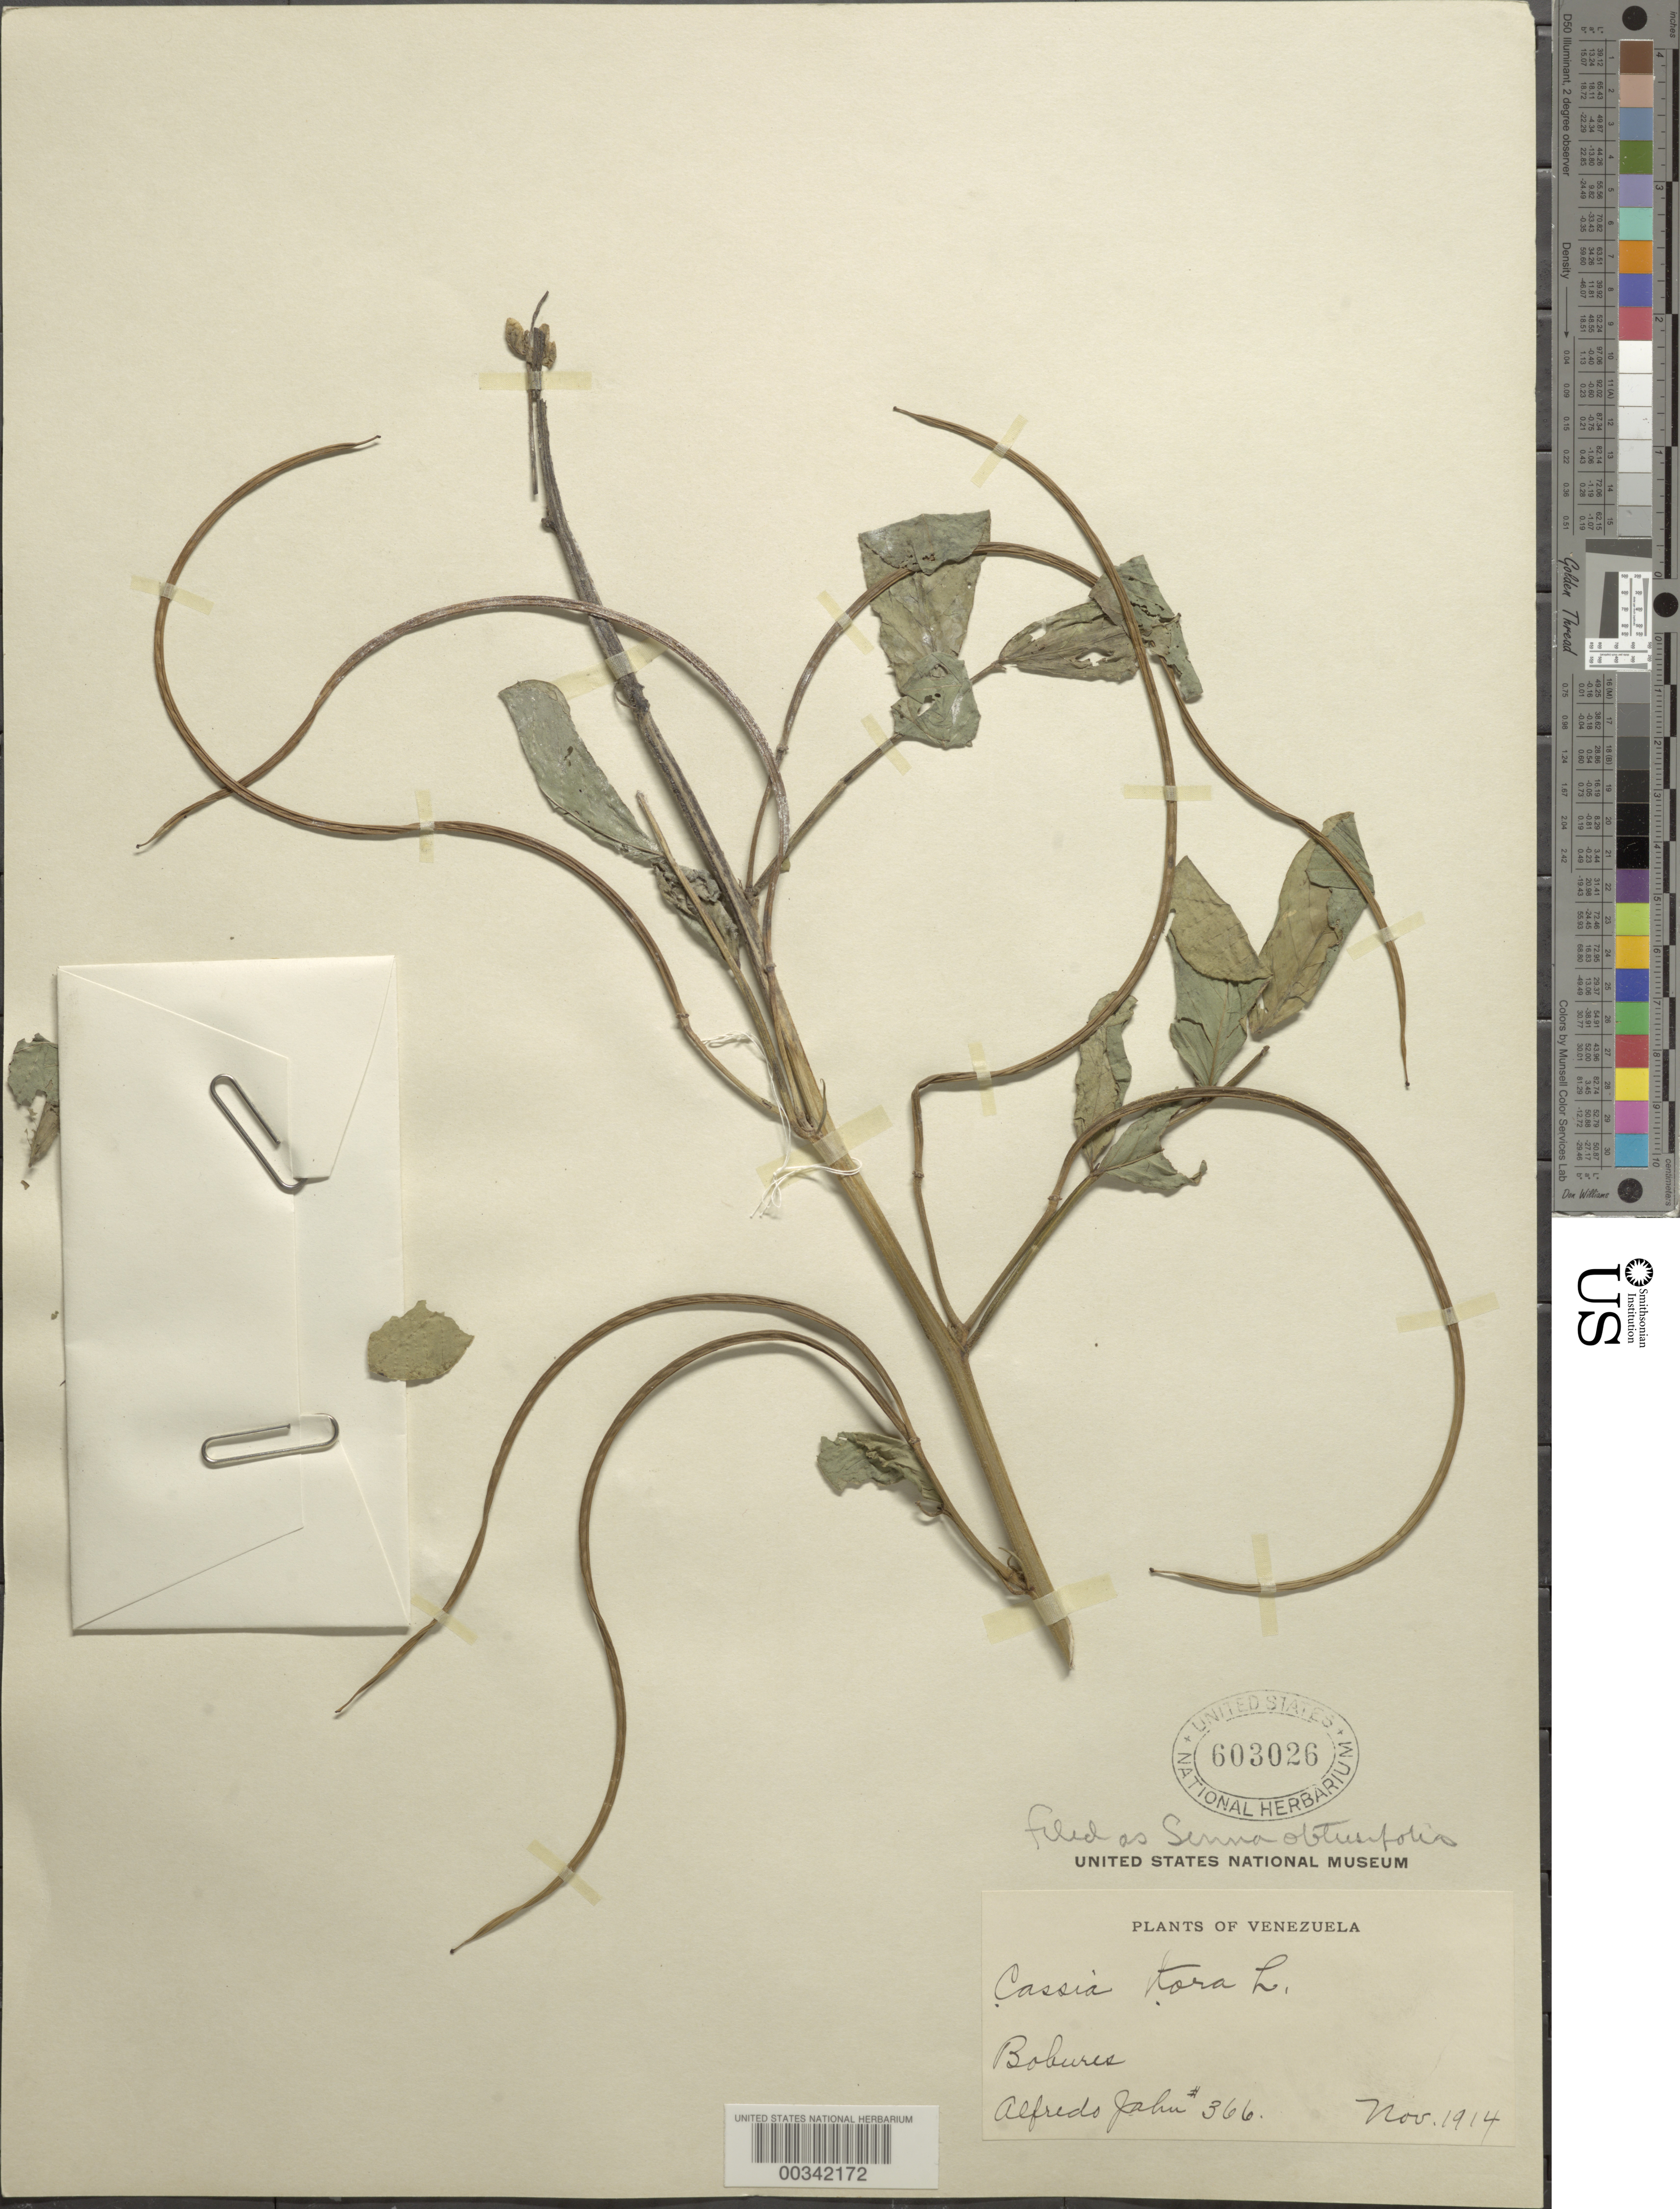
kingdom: Plantae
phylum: Tracheophyta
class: Magnoliopsida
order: Fabales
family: Fabaceae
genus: Senna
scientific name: Senna obtusifolia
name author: (L.) H.S. Irwin & Barneby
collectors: A. Jahn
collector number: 366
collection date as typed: Nov 1914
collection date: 1914-11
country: Venezuela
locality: Bobures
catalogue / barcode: US 603026